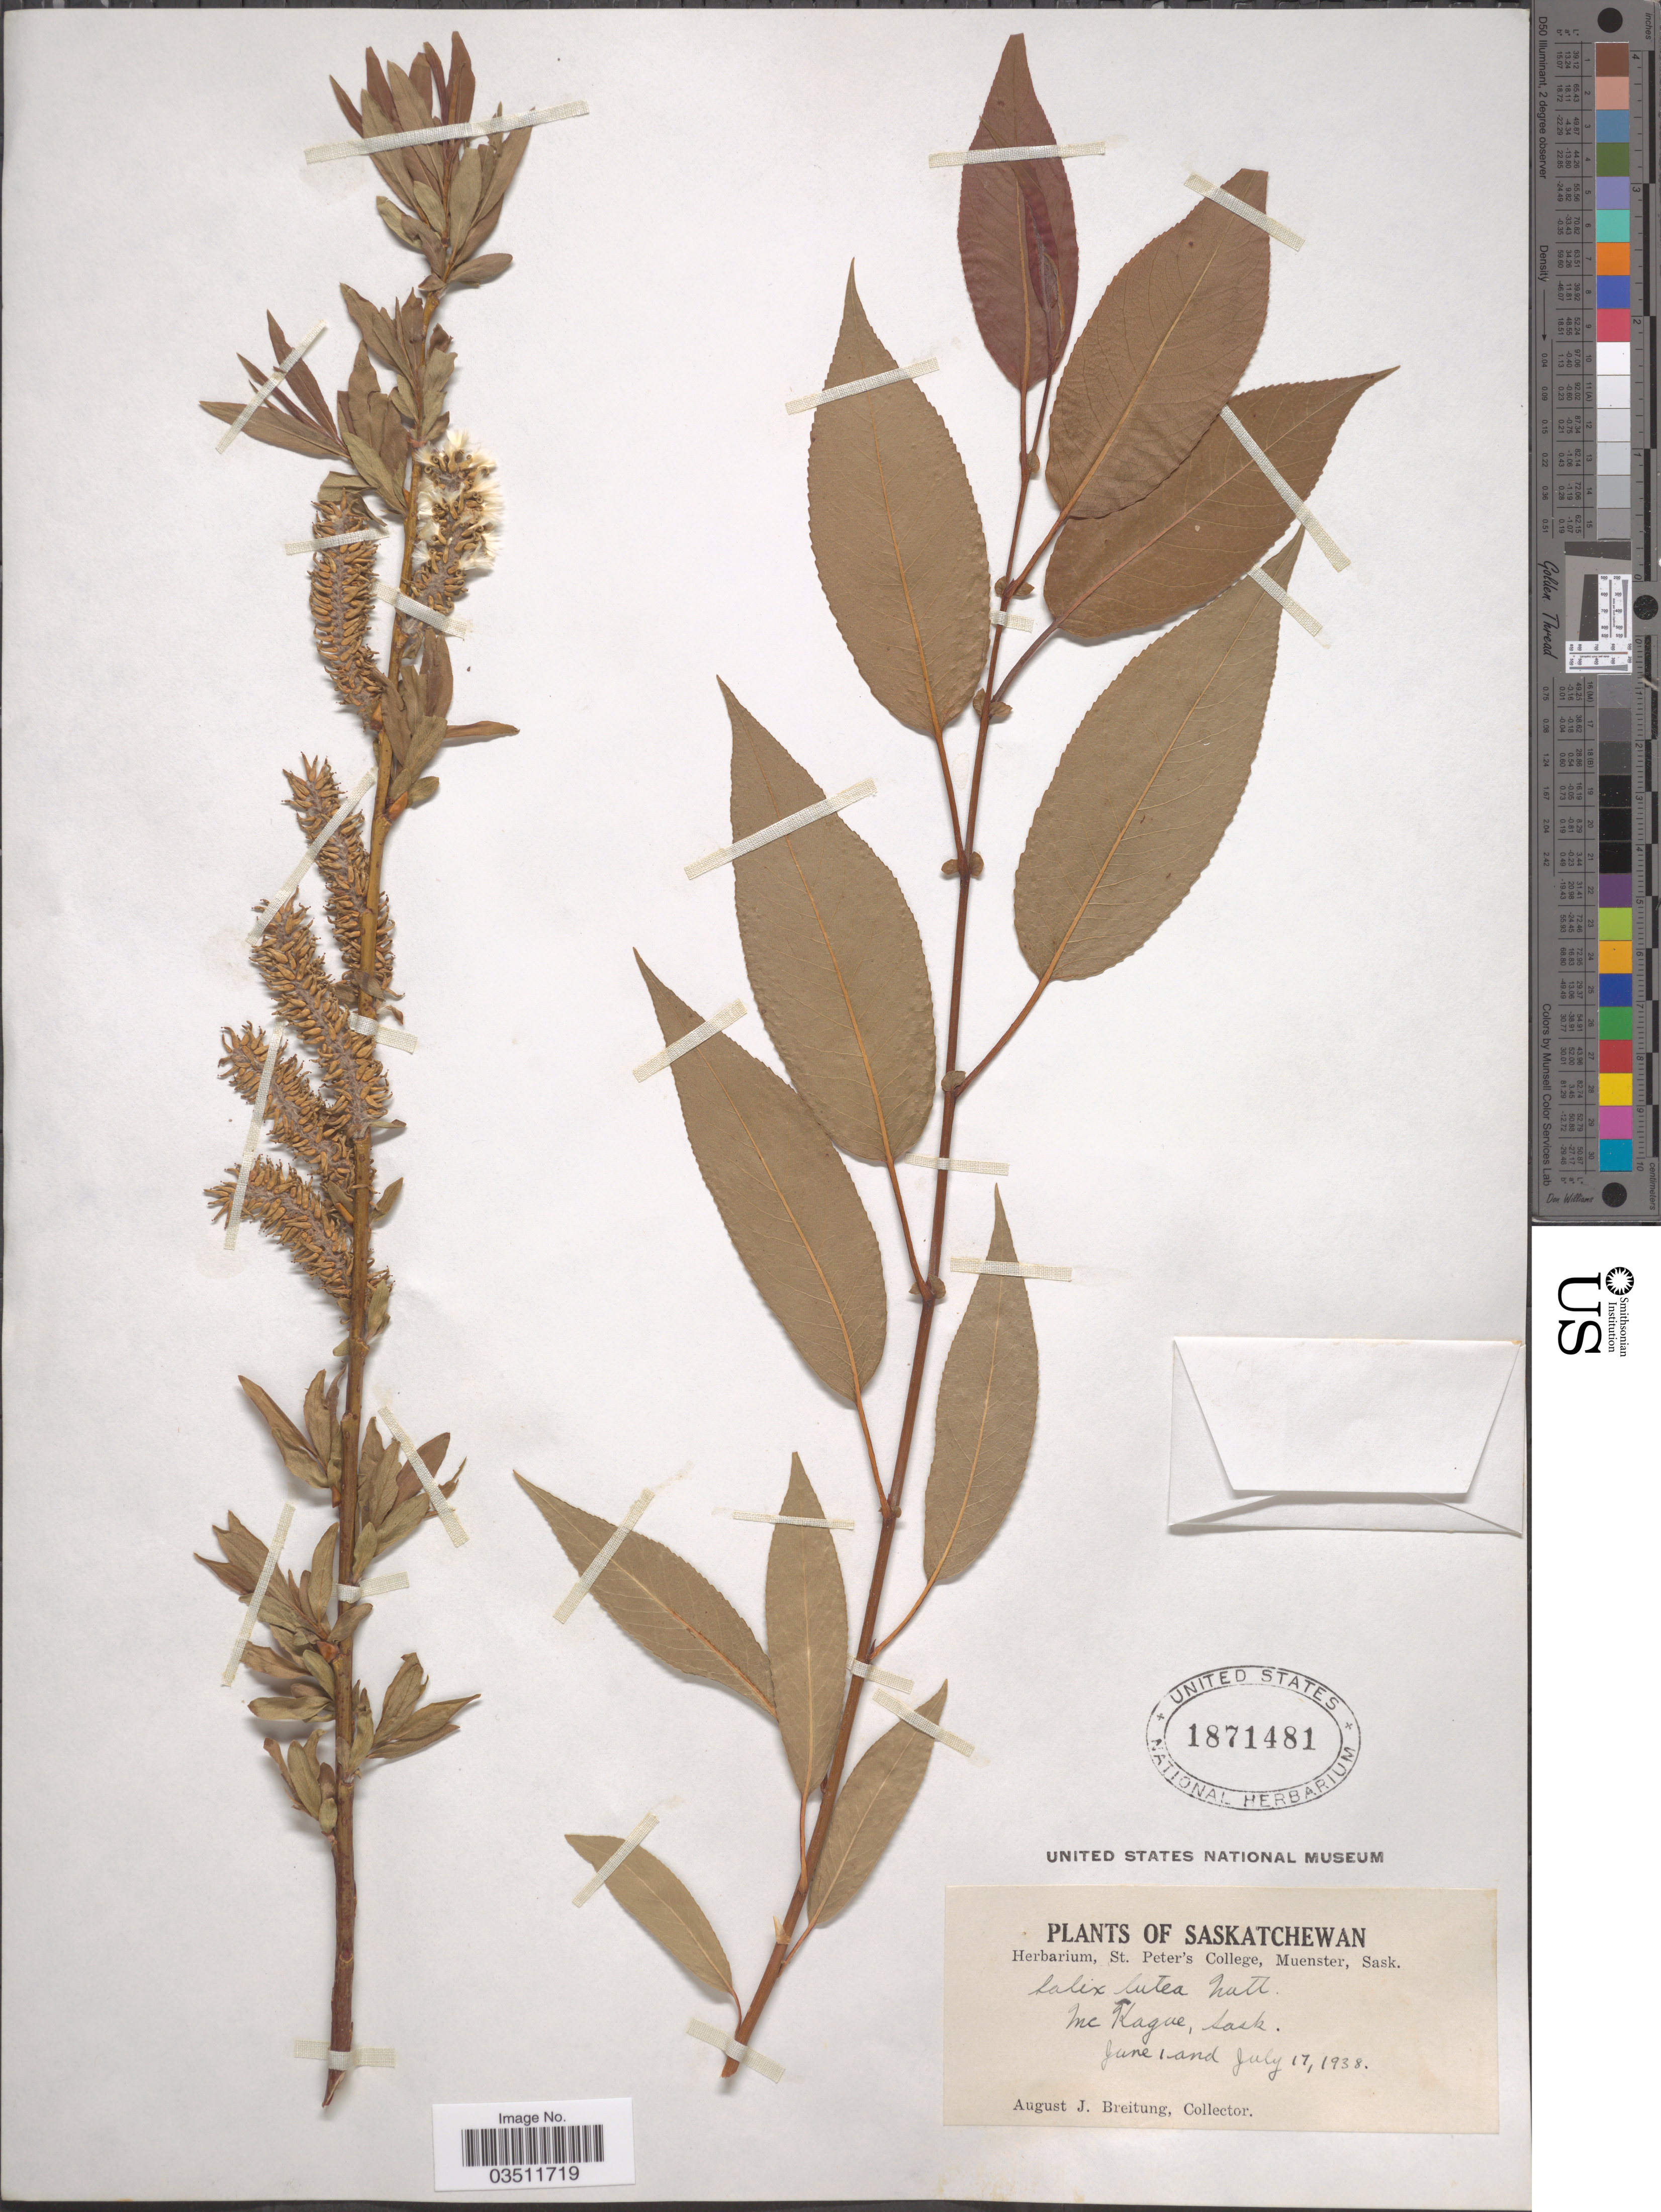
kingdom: Plantae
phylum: Tracheophyta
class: Magnoliopsida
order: Malpighiales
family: Salicaceae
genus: Salix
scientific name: Salix lutea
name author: Nutt.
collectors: A. Breitung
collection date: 1938-06-01/1938-07-17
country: Canada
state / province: Saskatchewan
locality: McKague.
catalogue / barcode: US 1871481